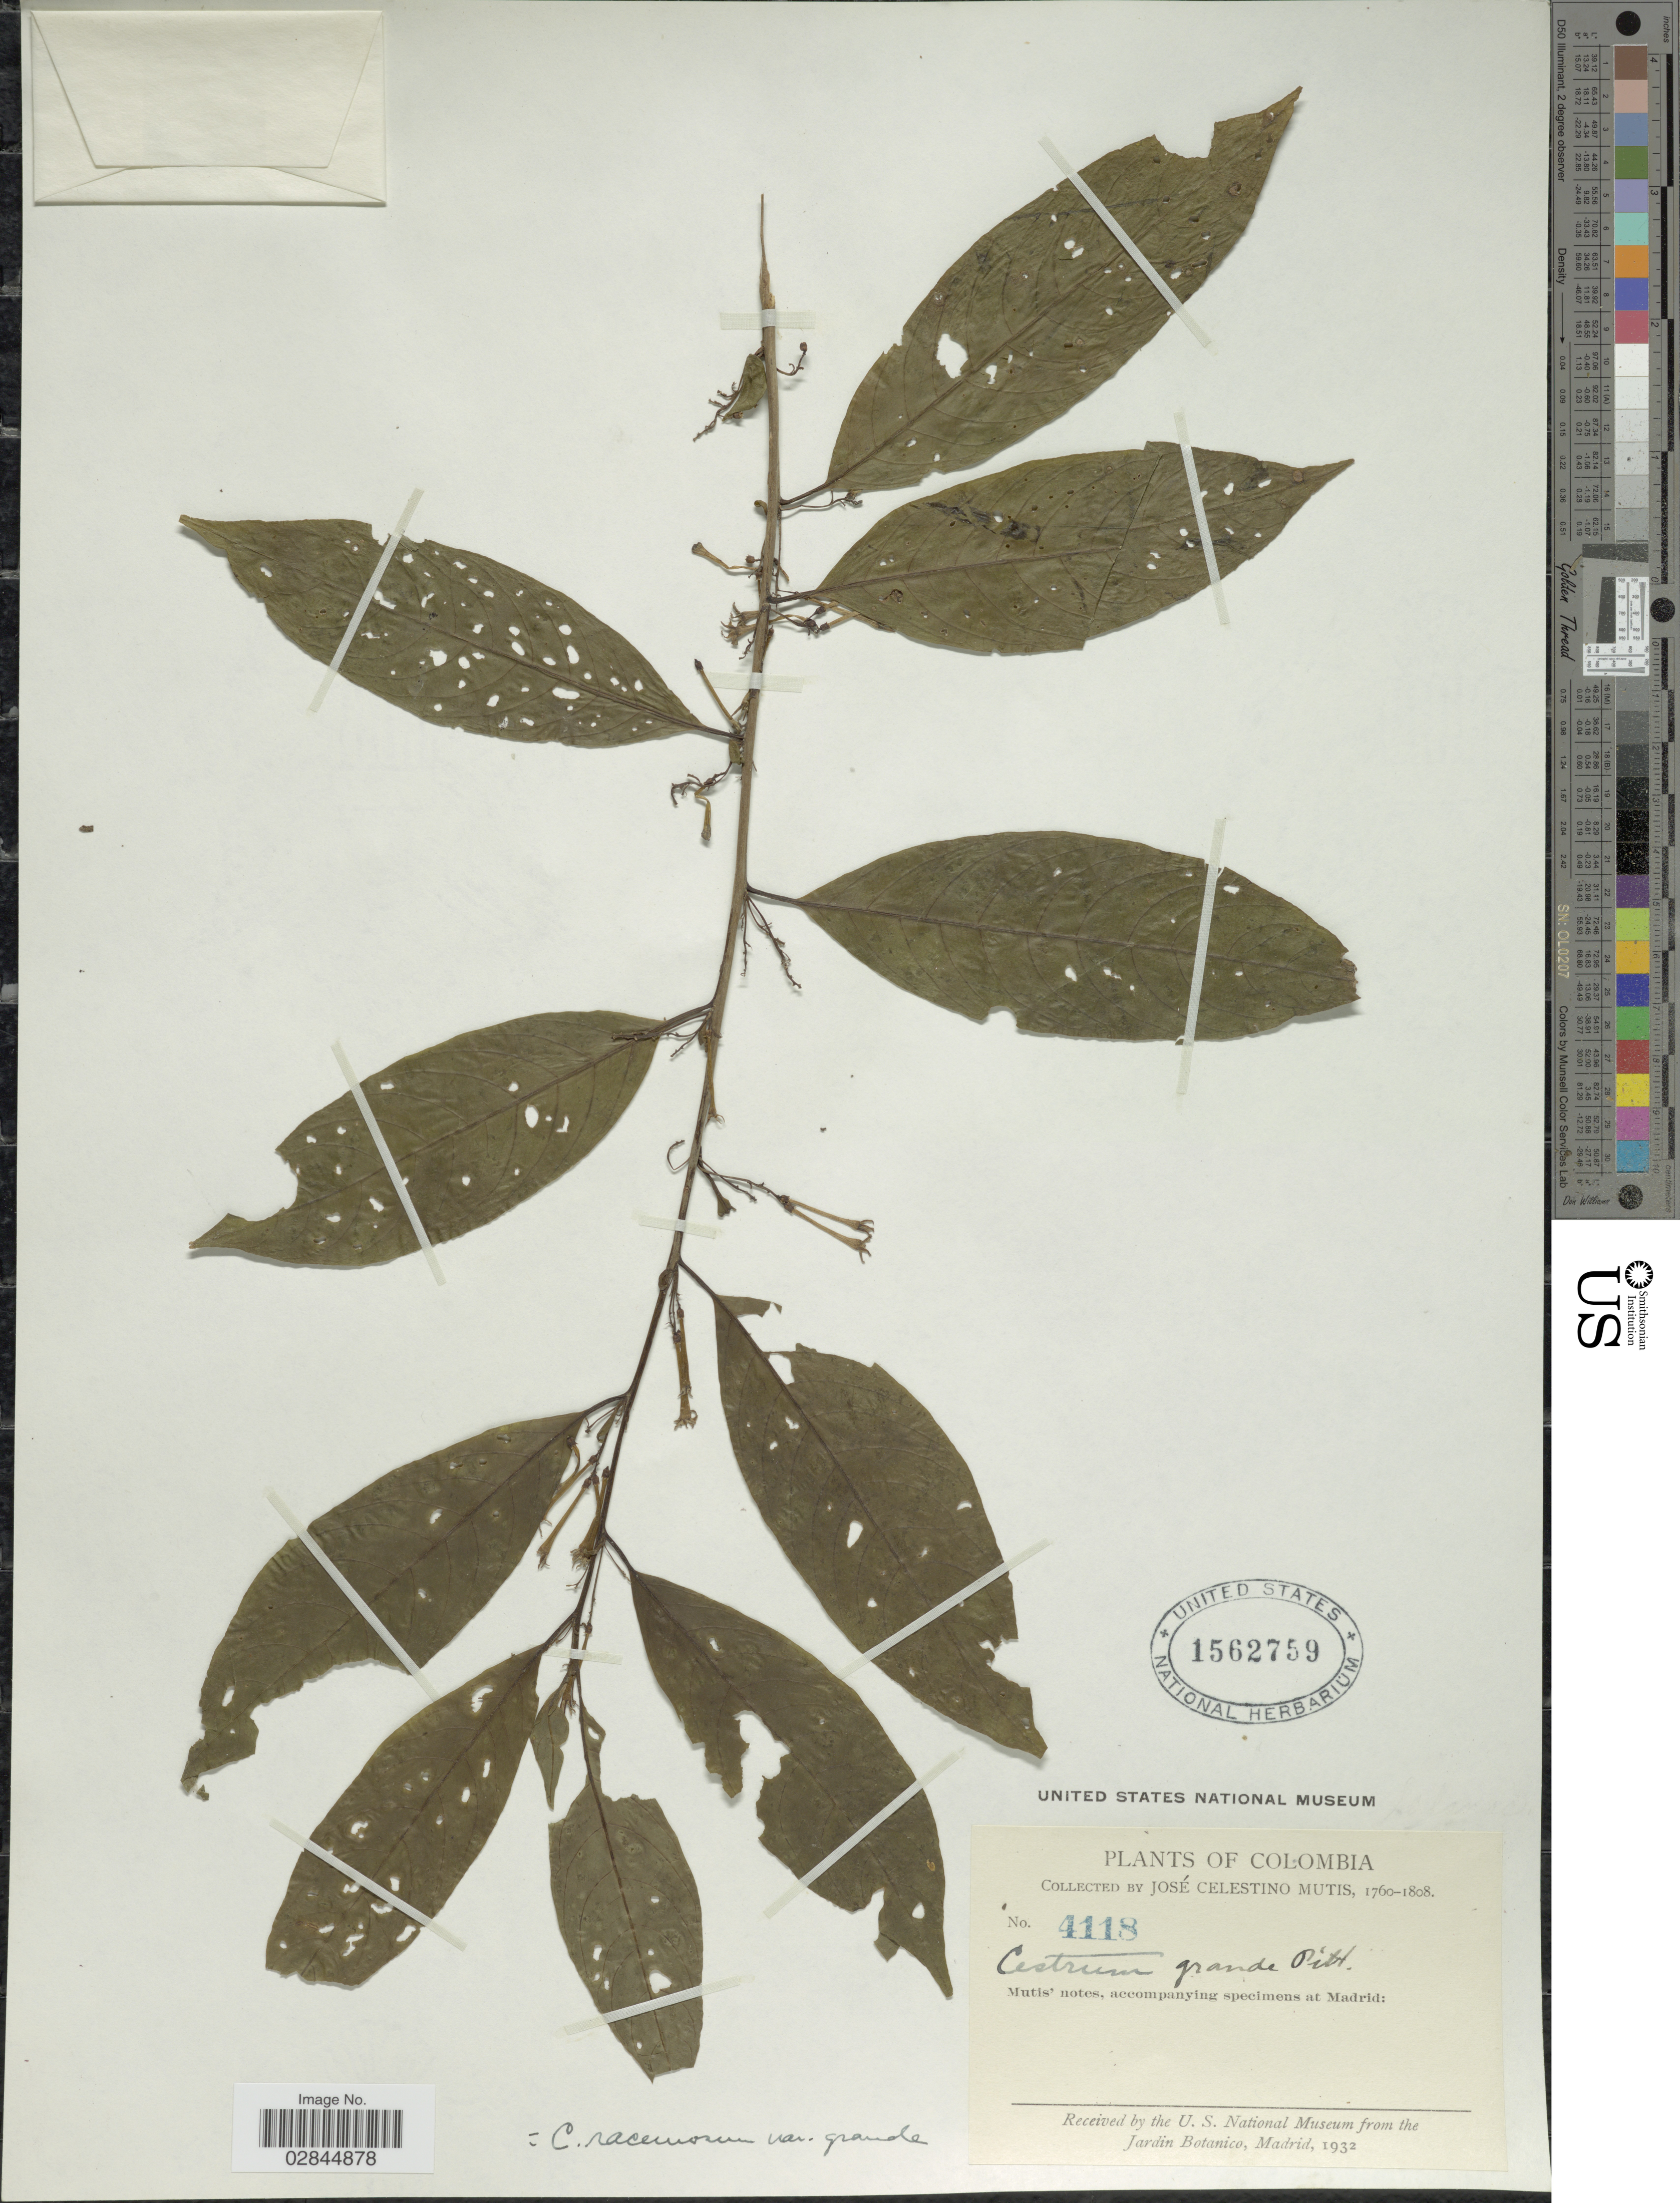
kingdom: Plantae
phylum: Tracheophyta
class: Magnoliopsida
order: Solanales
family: Solanaceae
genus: Cestrum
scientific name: Cestrum racemosum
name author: Ruiz & Pav.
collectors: J. C. B. Mutis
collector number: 4118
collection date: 1760/1808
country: Colombia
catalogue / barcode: US 1562759